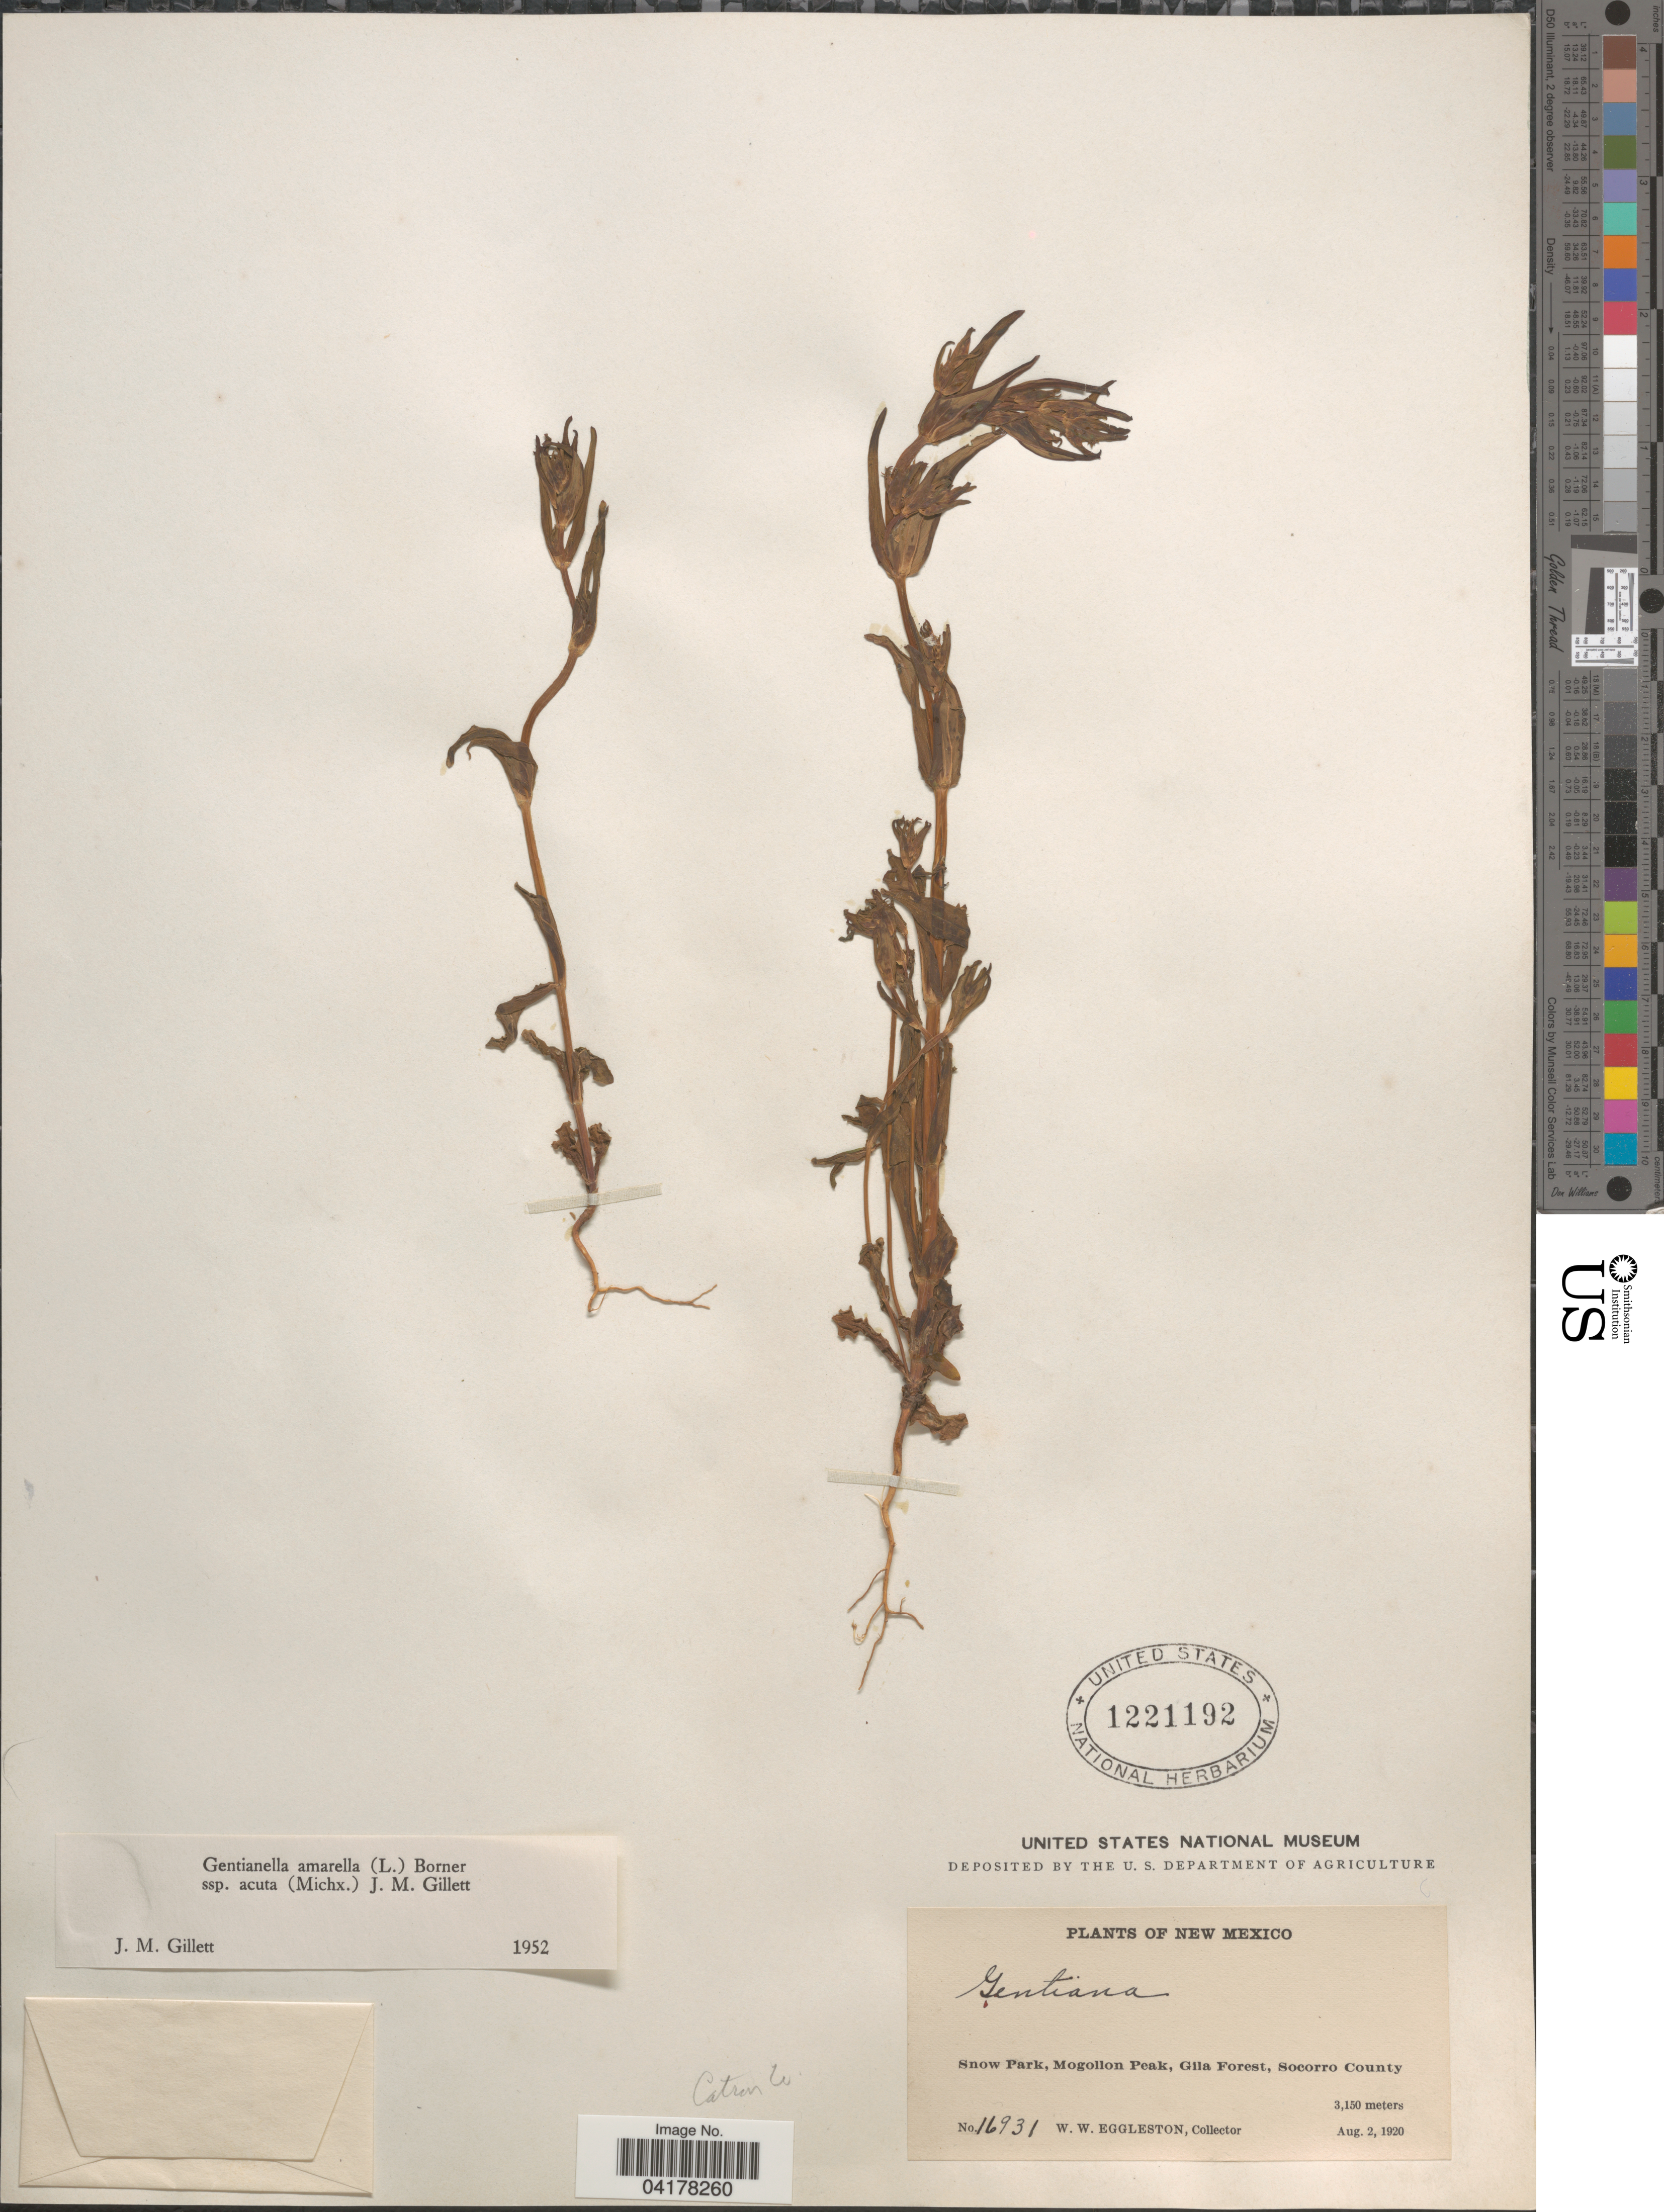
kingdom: Plantae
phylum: Tracheophyta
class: Magnoliopsida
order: Gentianales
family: Gentianaceae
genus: Gentianella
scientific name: Gentianella amarella subsp. acuta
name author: (Michx.) J.M. Gillett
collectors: W. W. Eggleston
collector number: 16931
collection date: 1920-08-02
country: United States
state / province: New Mexico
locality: Snow Park, Mogollon Peak, Gila Forest, Socorro County. Catrin Co.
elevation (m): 3150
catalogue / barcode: US 1221192